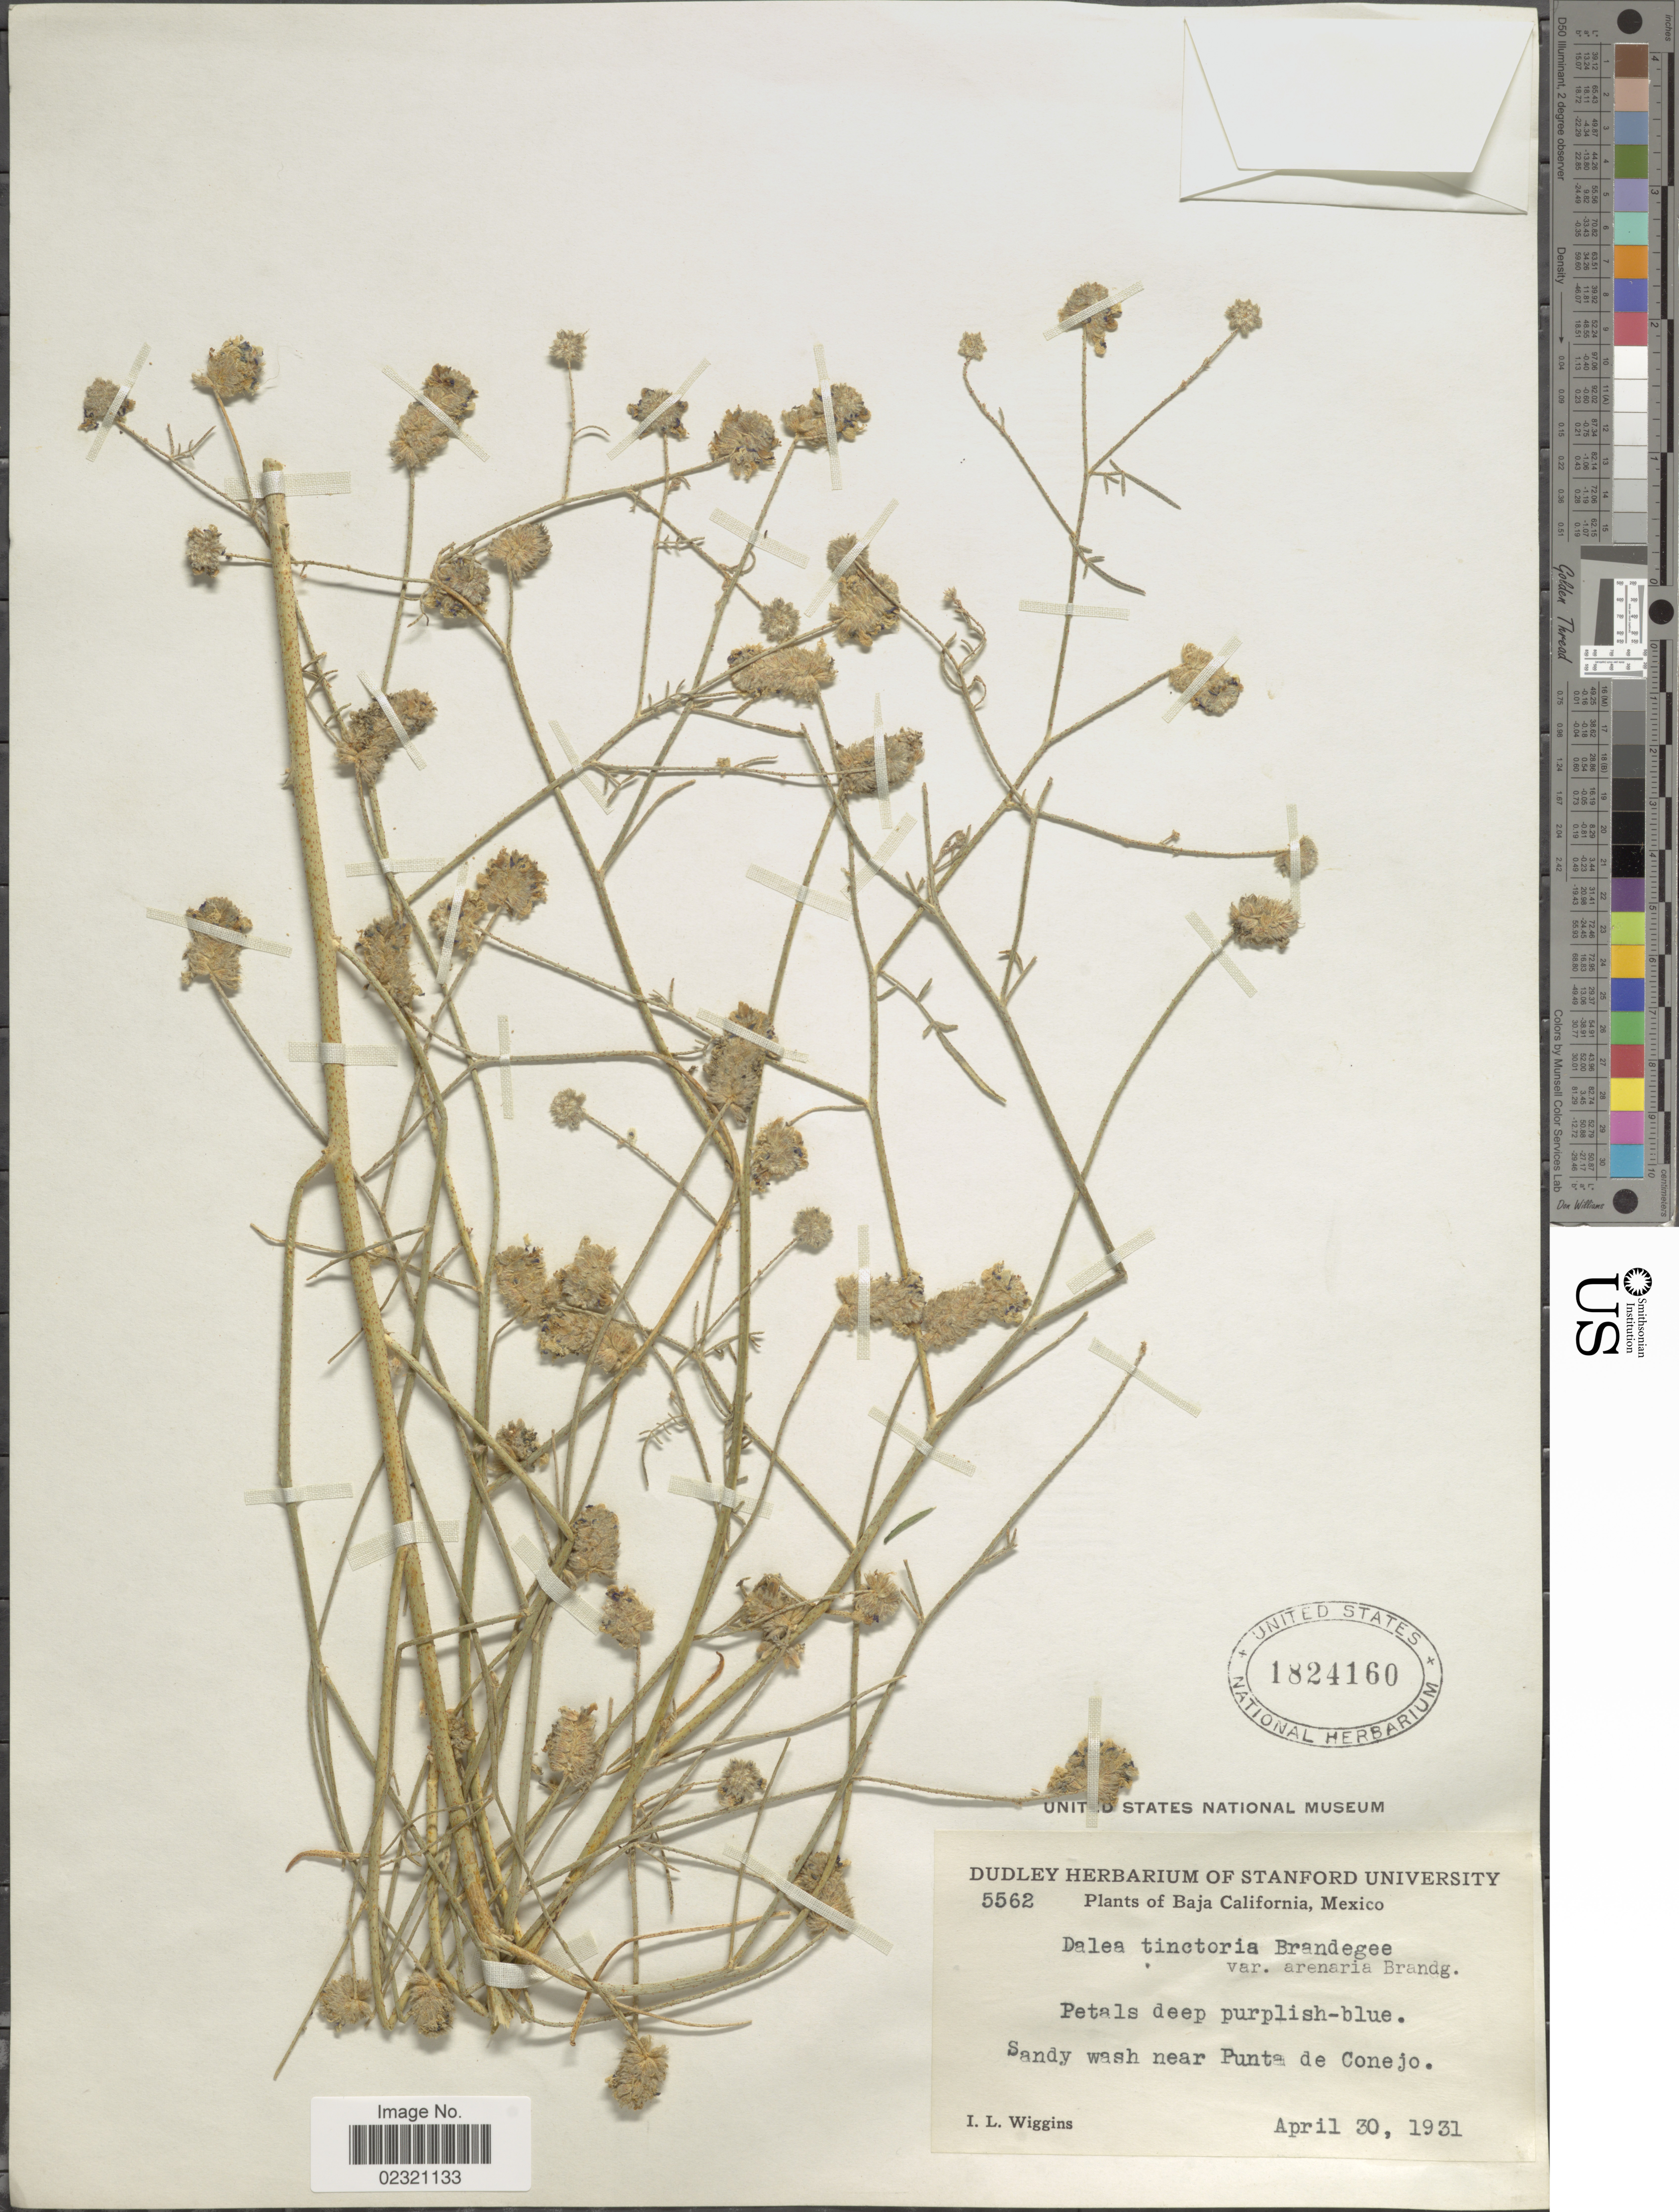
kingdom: Plantae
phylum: Tracheophyta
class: Magnoliopsida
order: Fabales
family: Fabaceae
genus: Psorothamnus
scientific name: Psorothamnus emoryi var. arenarius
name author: (Brandegee) Rydb.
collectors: I. L. Wiggins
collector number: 5562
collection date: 1931-04-30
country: Mexico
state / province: Baja California Sur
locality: Sandy wash near Punta de Conejo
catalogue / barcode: US 1824160